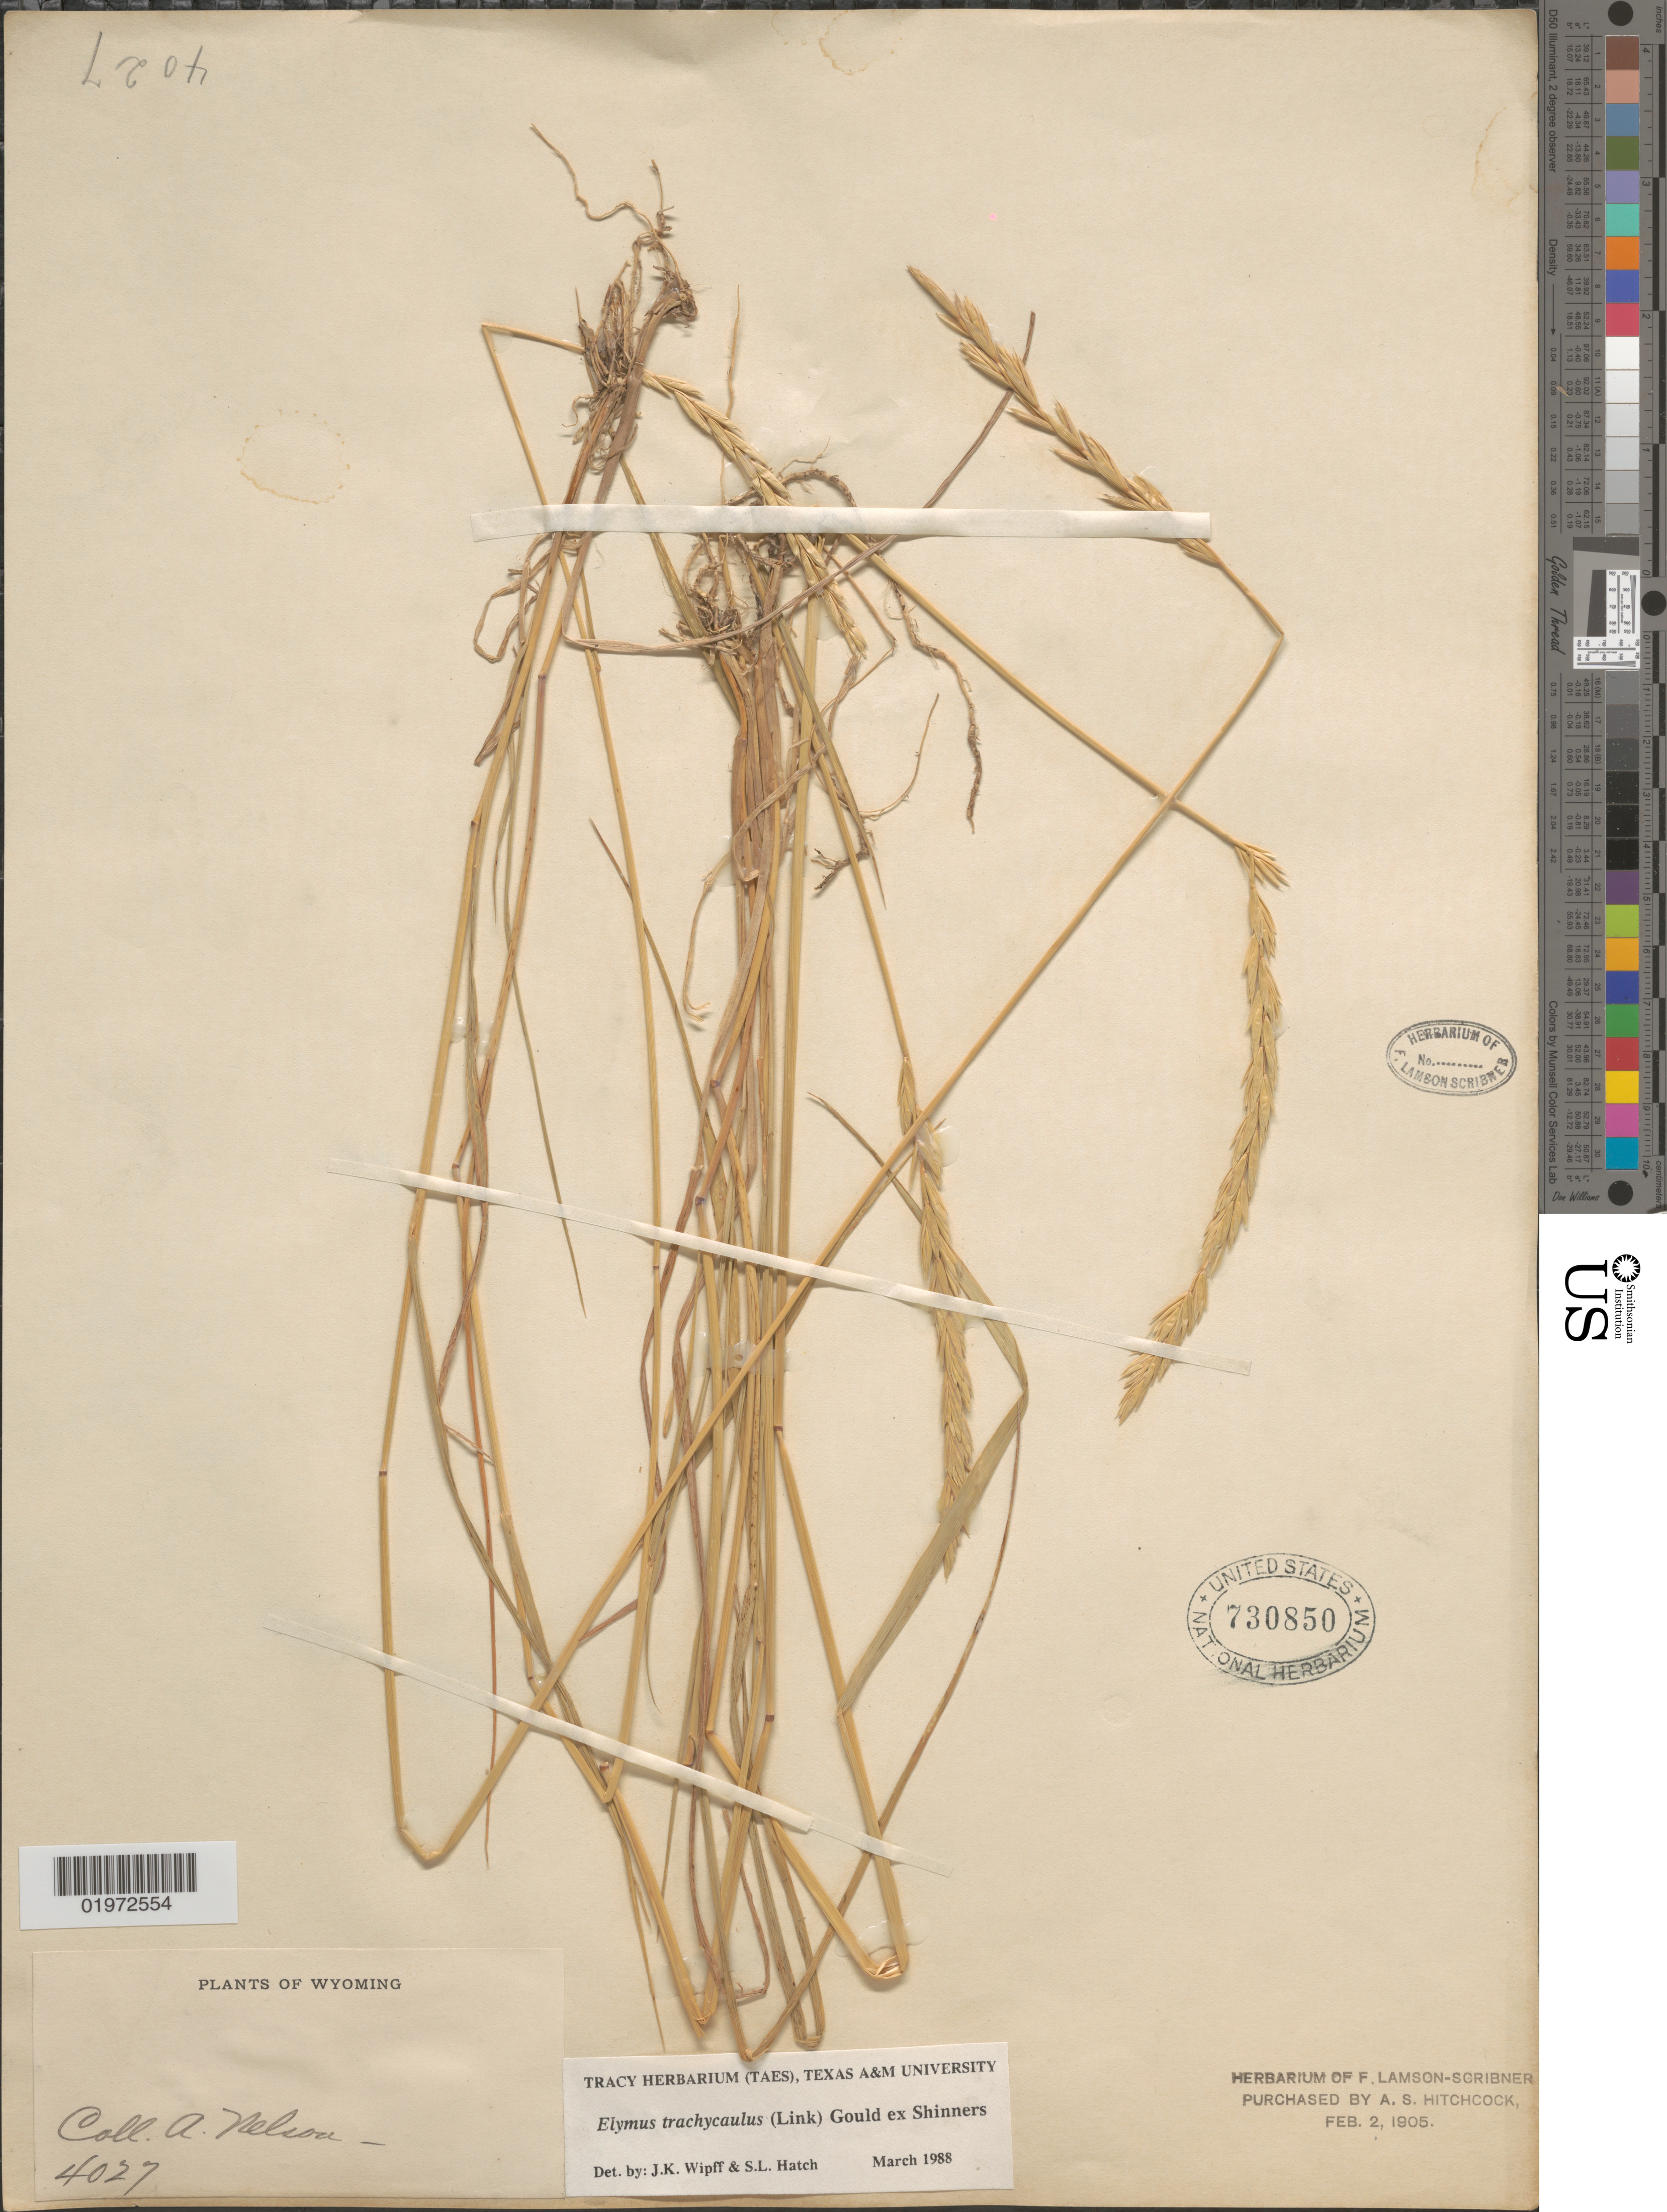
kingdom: Plantae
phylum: Tracheophyta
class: Liliopsida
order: Poales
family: Poaceae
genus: Elymus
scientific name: Elymus trachycaulus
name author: (Link) Gould ex Shinners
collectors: A. Nelson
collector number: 4027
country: United States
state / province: Wyoming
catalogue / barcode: US 730850